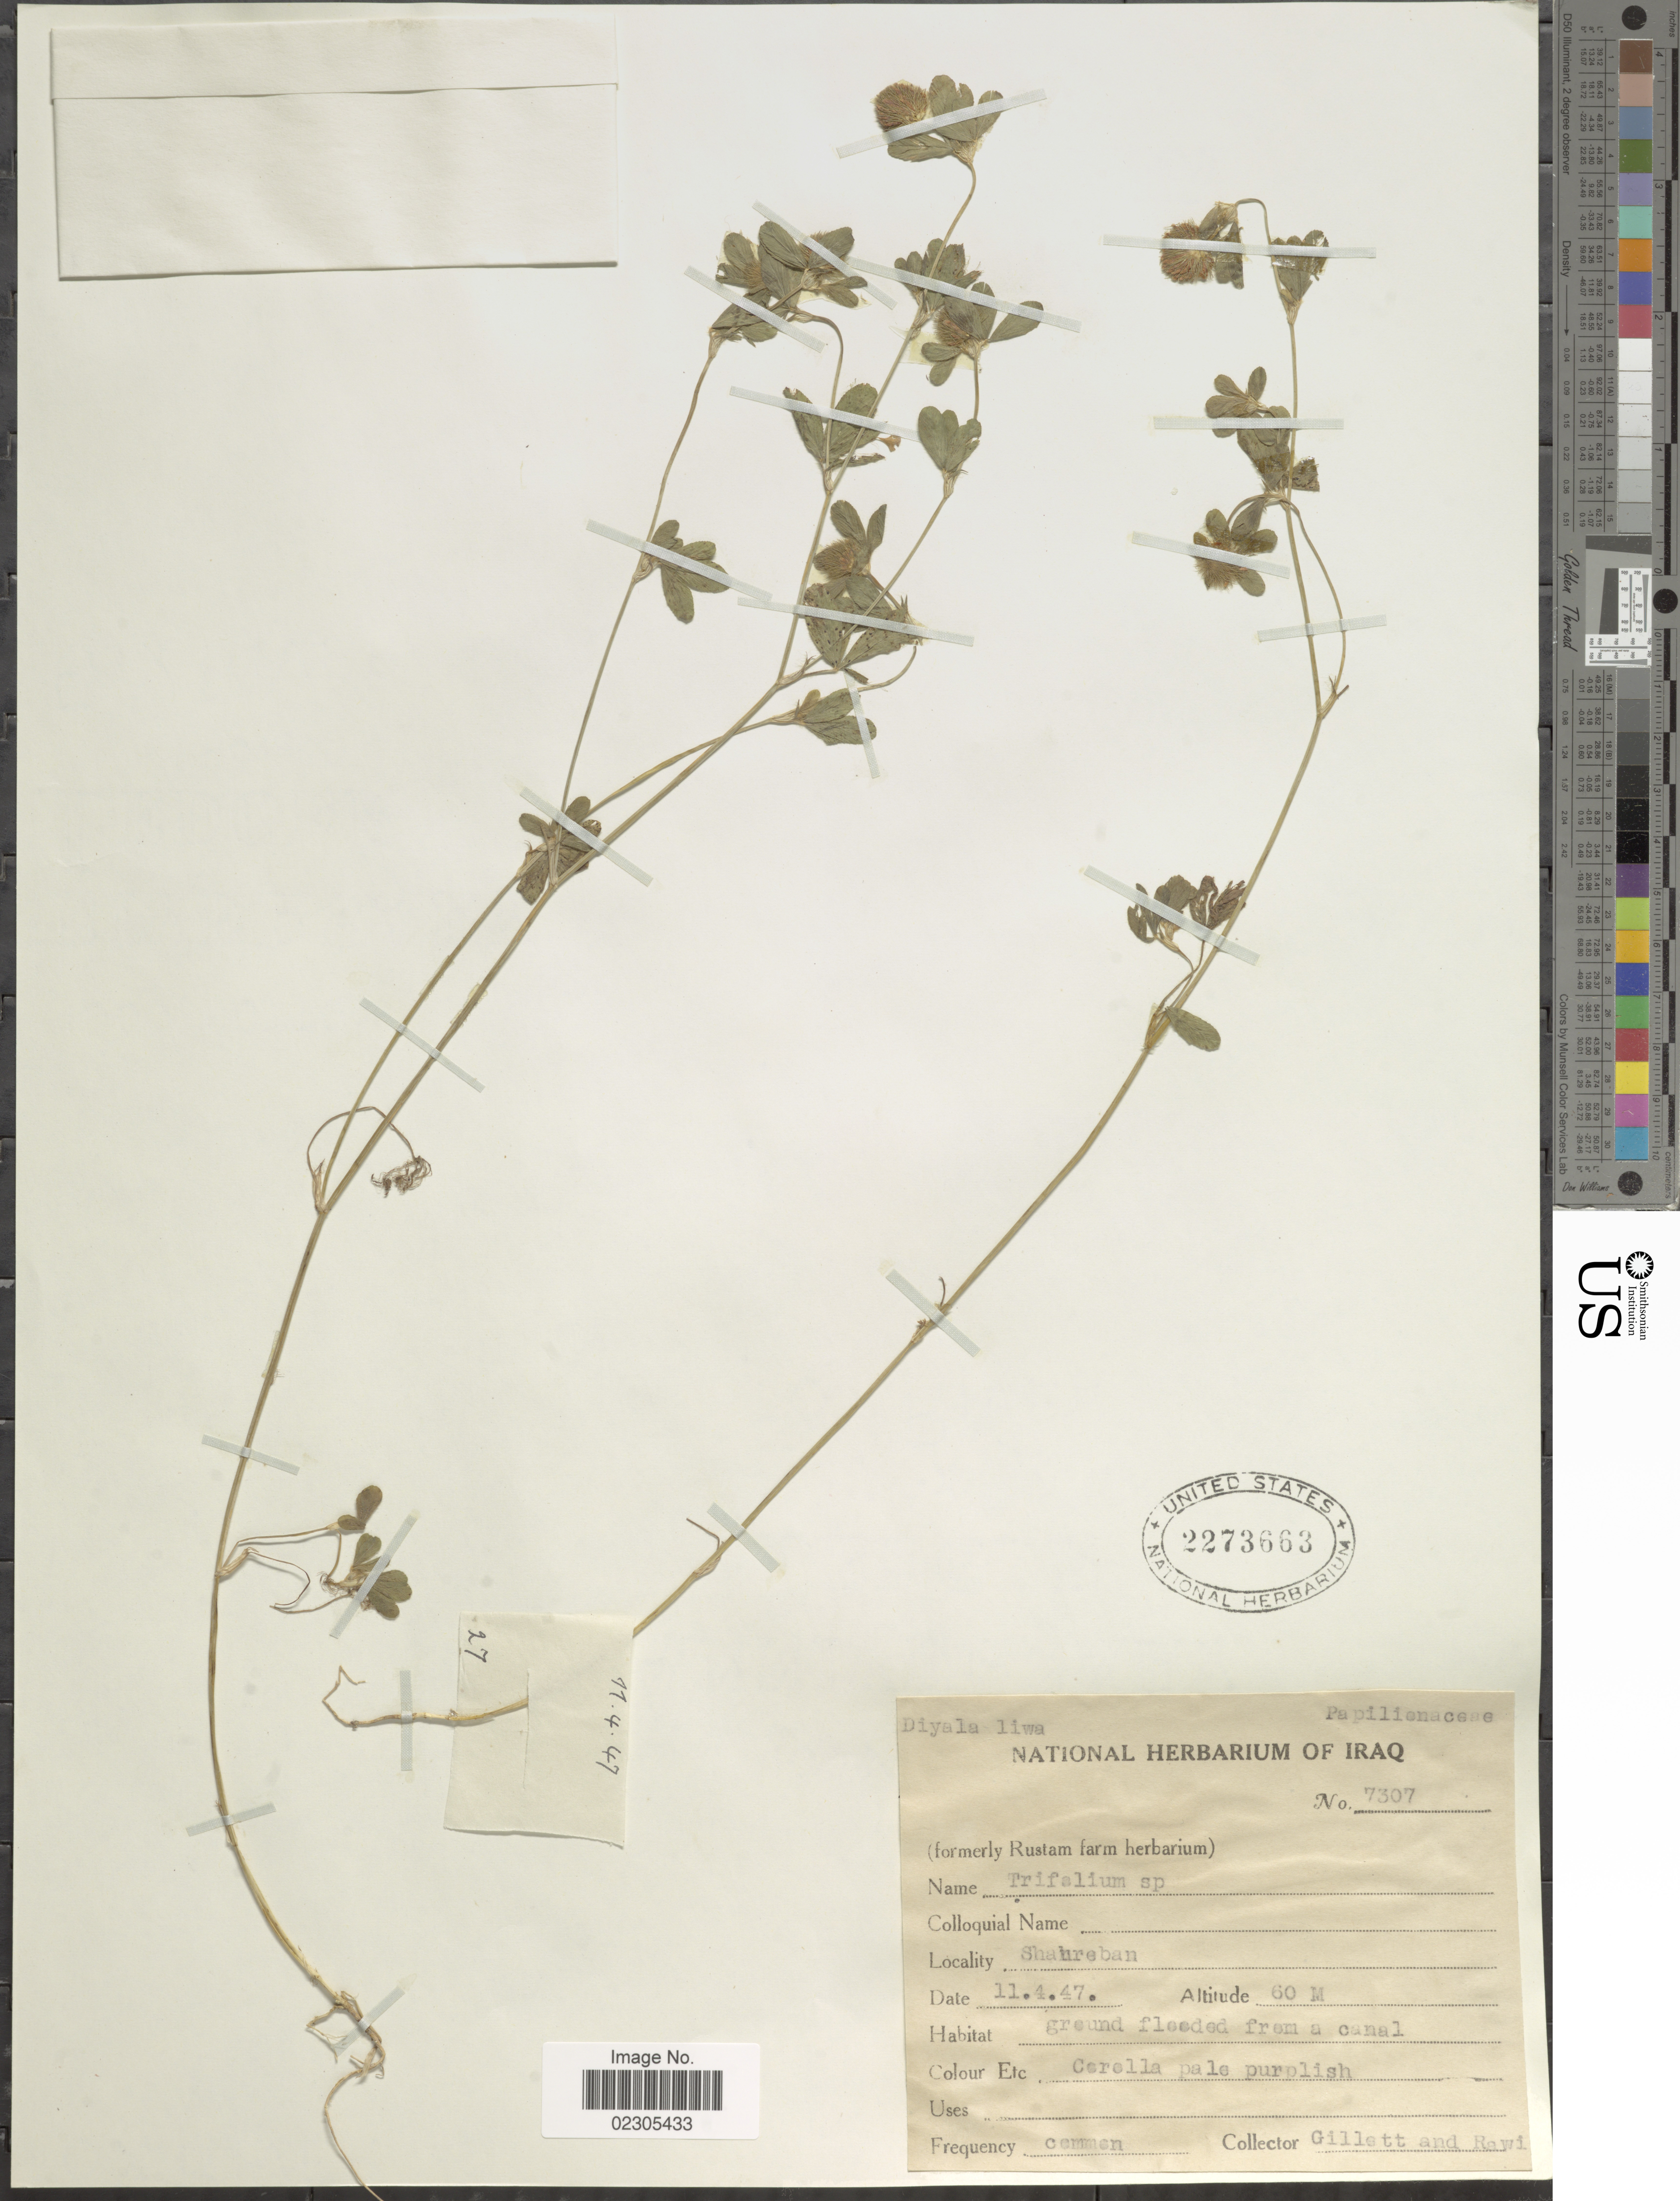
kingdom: Plantae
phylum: Tracheophyta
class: Magnoliopsida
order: Fabales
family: Fabaceae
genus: Trifolium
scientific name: Trifolium sp.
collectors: Gillett, -- & -. Rawi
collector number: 7307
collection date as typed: Transcribed d/m/y: 11/4/47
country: Iraq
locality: Shaureban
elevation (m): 60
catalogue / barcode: US 2273663